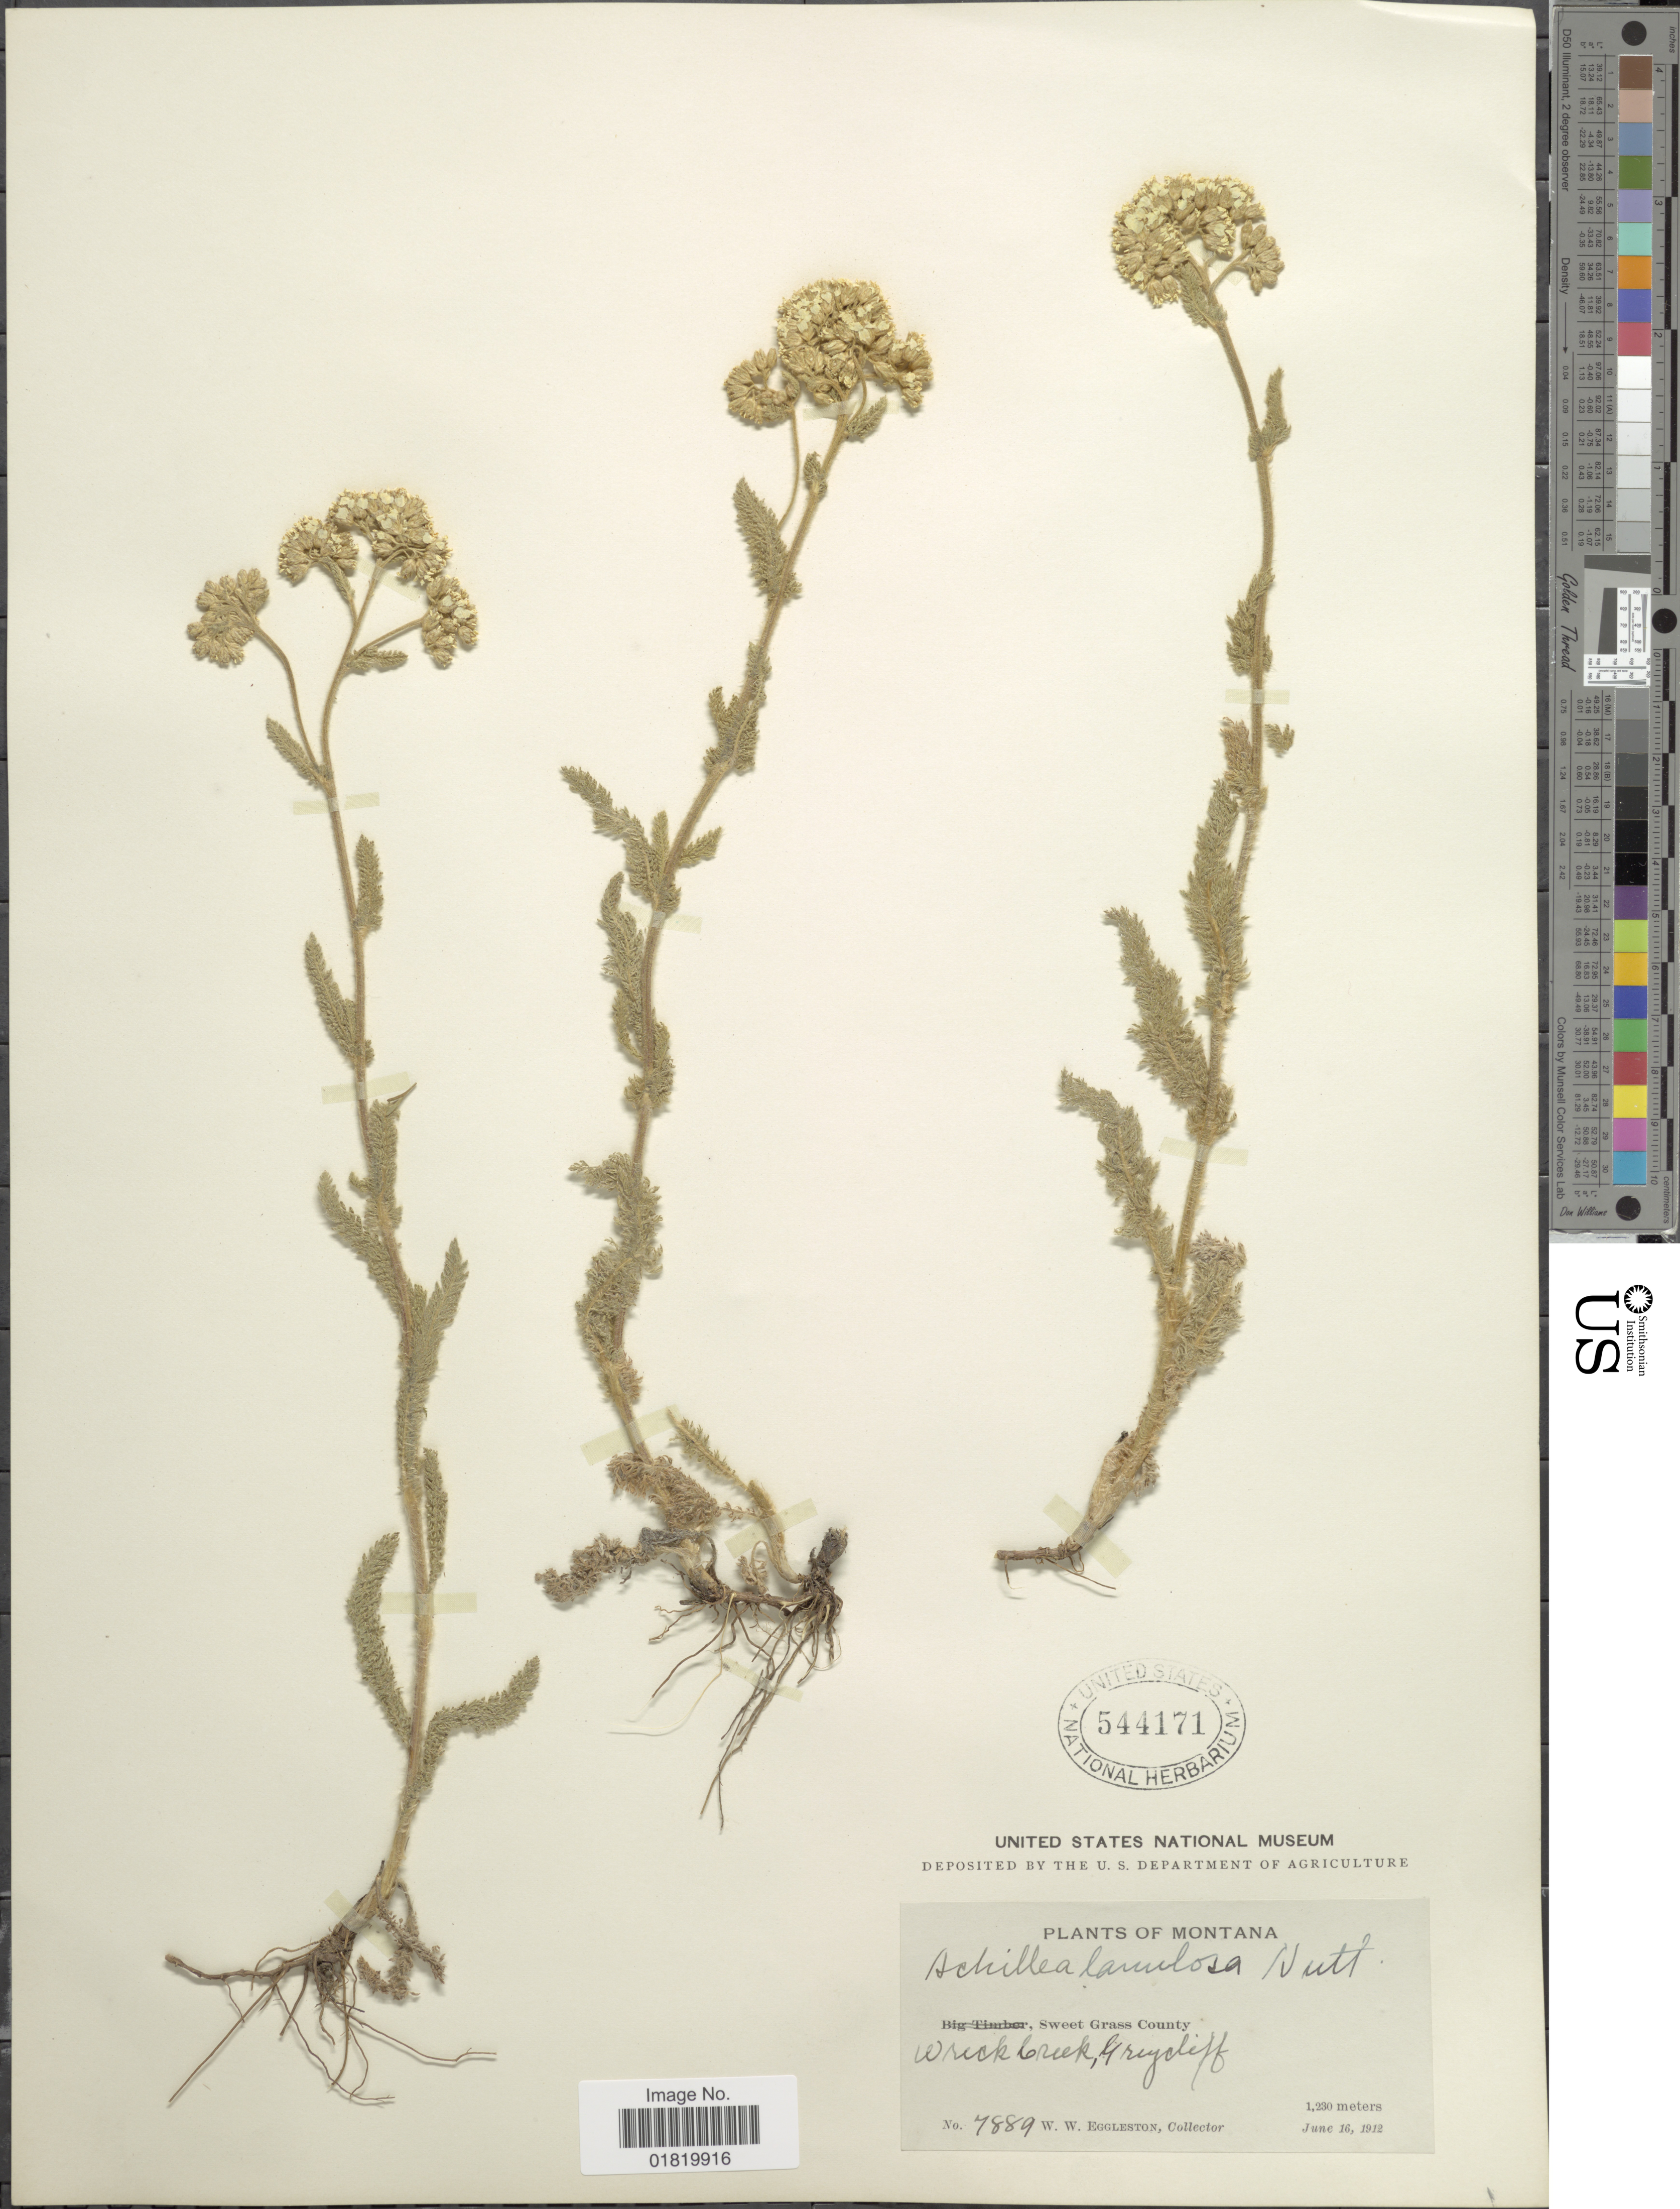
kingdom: Plantae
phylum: Tracheophyta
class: Magnoliopsida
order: Asterales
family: Asteraceae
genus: Achillea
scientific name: Achillea lanulosa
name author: Nutt.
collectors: W. W. Eggleston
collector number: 7889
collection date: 1912-06-16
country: United States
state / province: Montana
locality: Sweet Grass County. Wreck Creek, Greycliff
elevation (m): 1230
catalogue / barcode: US 544171